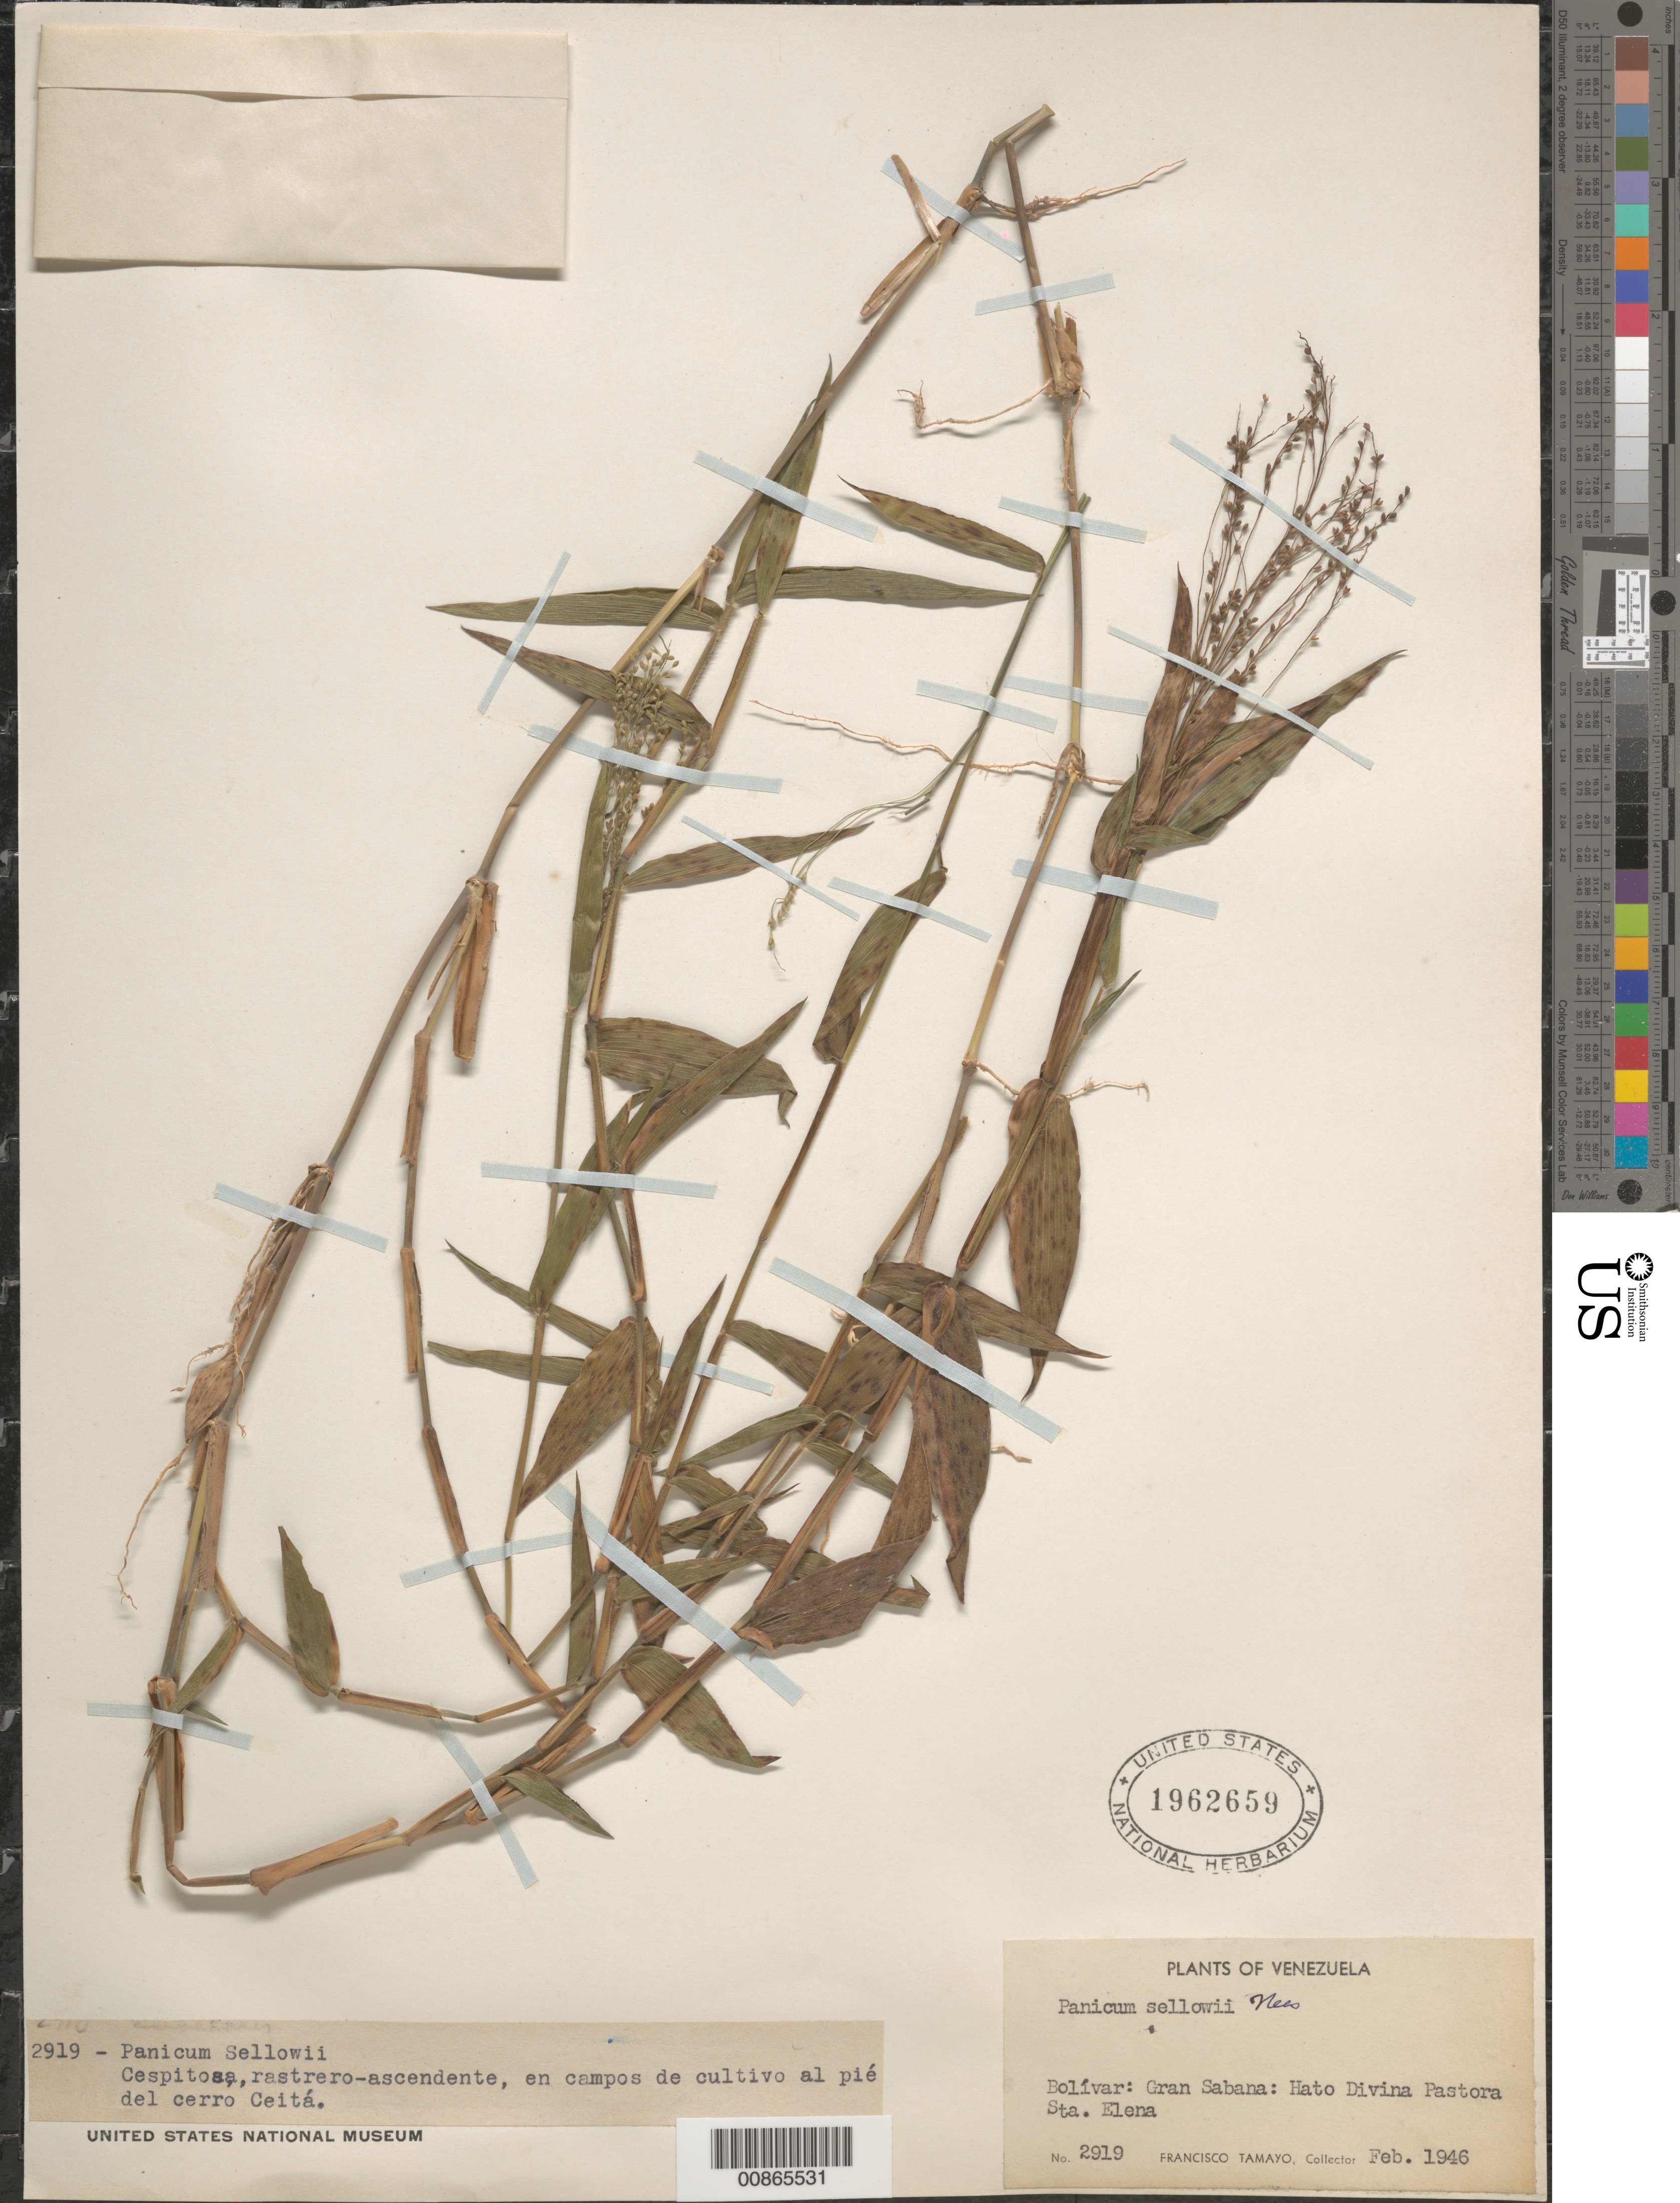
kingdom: Plantae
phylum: Tracheophyta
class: Liliopsida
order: Poales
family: Poaceae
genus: Panicum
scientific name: Panicum sellowii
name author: Nees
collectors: F. Tamayo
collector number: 2929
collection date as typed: Feb-46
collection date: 1946-02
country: Venezuela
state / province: Bolívar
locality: Gran Sabana, Hato Divina Pastora, Cerro Ceitá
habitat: Campos de cultivo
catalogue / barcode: US 1962659